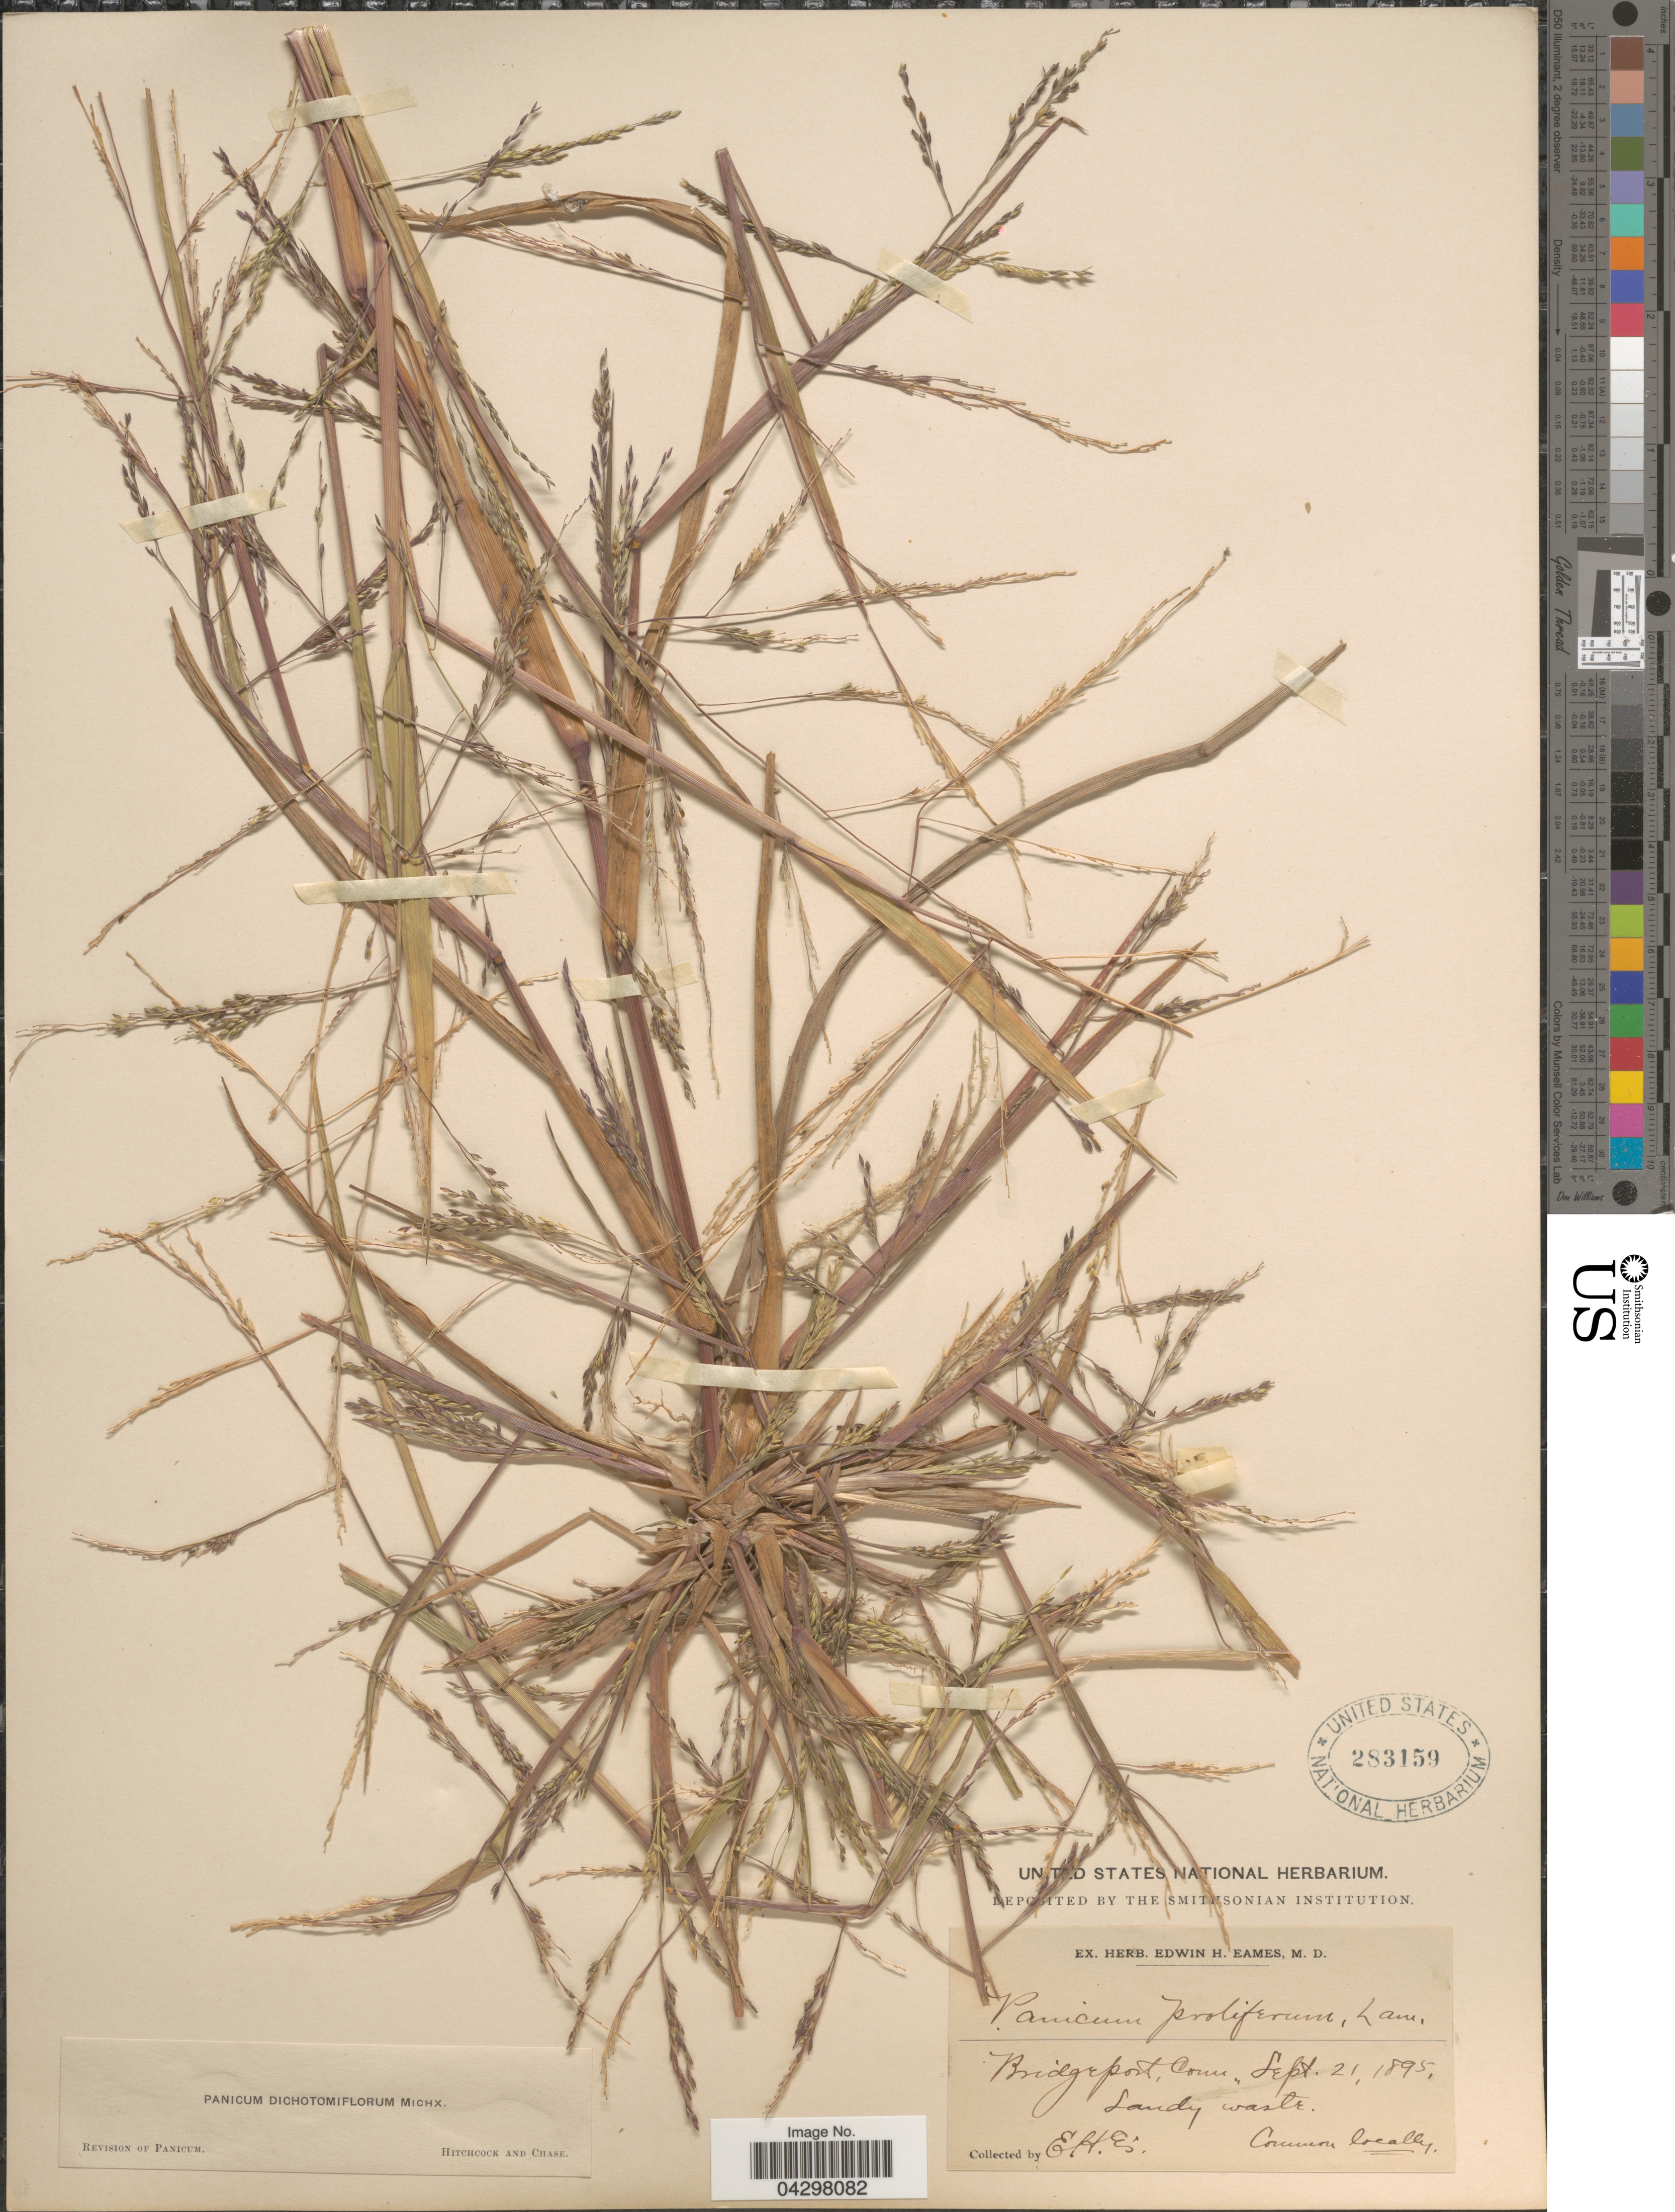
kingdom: Plantae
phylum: Tracheophyta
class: Liliopsida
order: Poales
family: Poaceae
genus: Panicum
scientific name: Panicum dichotomiflorum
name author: Michx.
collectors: E. H. Eames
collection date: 1895-09-21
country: United States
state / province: Connecticut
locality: Bridgeport.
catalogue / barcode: US 283159